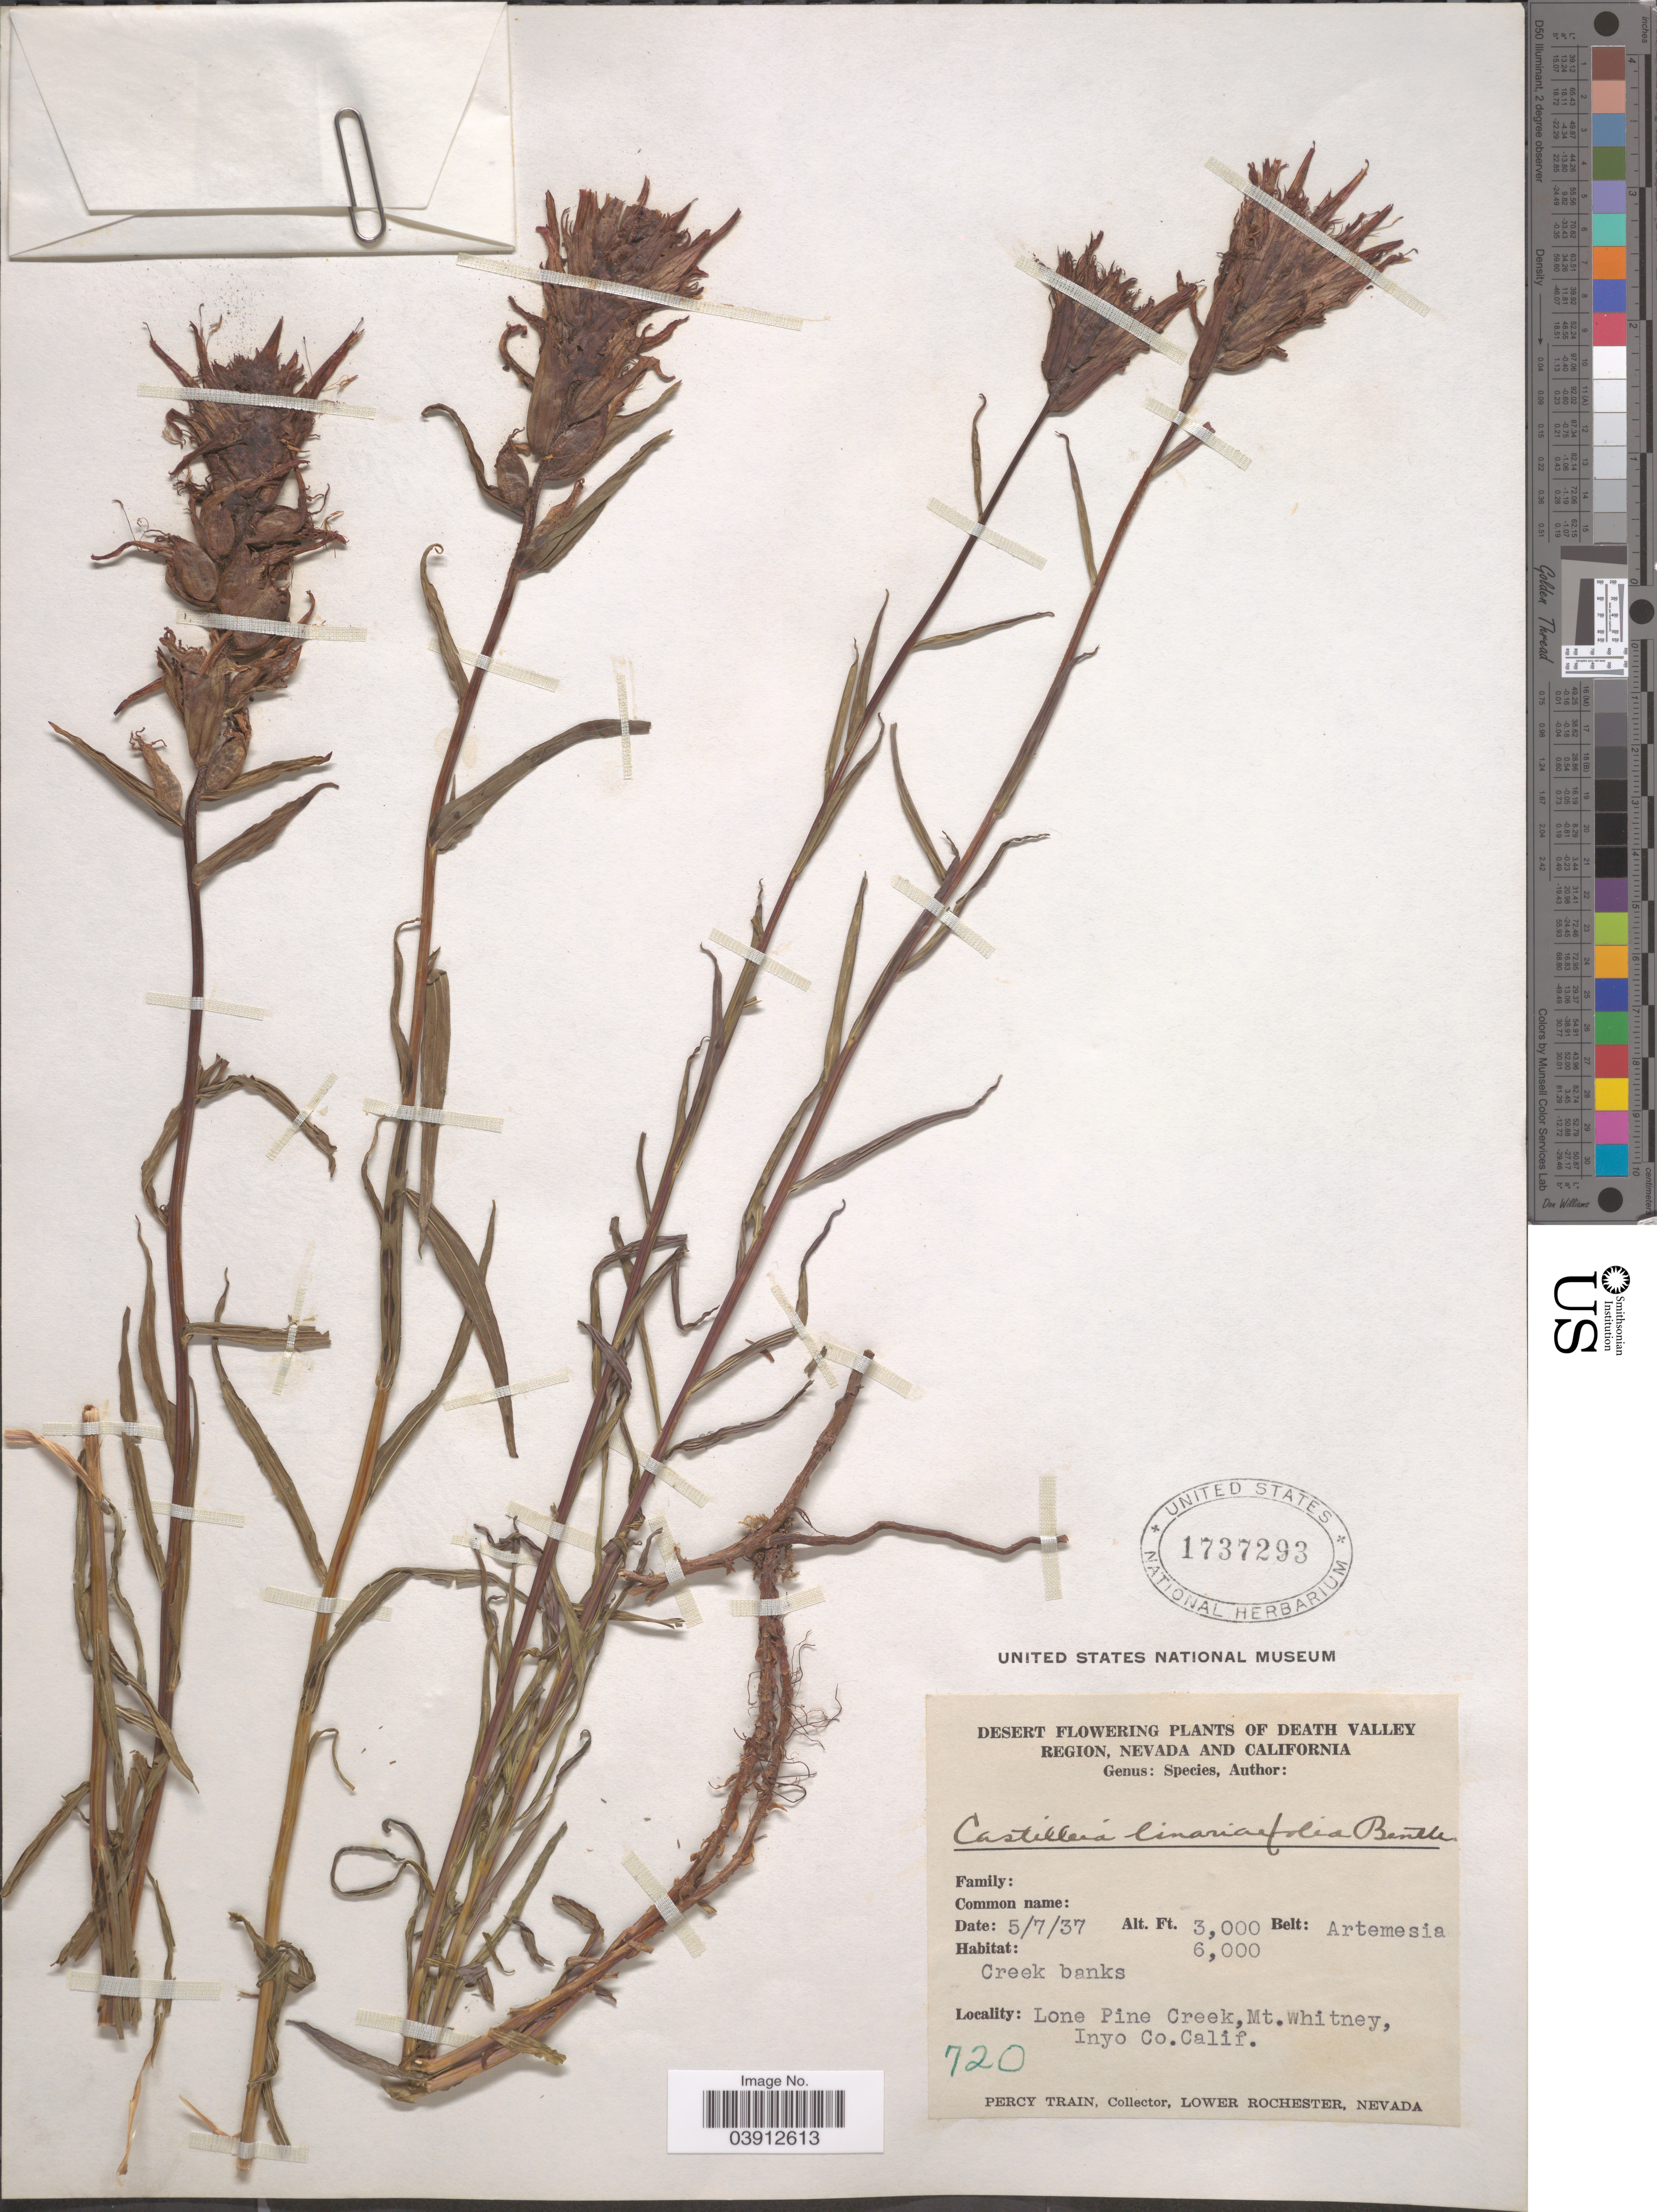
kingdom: Plantae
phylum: Tracheophyta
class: Magnoliopsida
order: Lamiales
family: Orobanchaceae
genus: Castilleja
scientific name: Castilleja linariifolia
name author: Benth.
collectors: P. Train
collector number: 720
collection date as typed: Transcribed d/m/y: 7/5/37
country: United States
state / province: California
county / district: Inyo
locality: Death Valley Region. Lone Pine Creek, Mt. Whitney, Inyo Co.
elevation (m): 914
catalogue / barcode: US 1737293